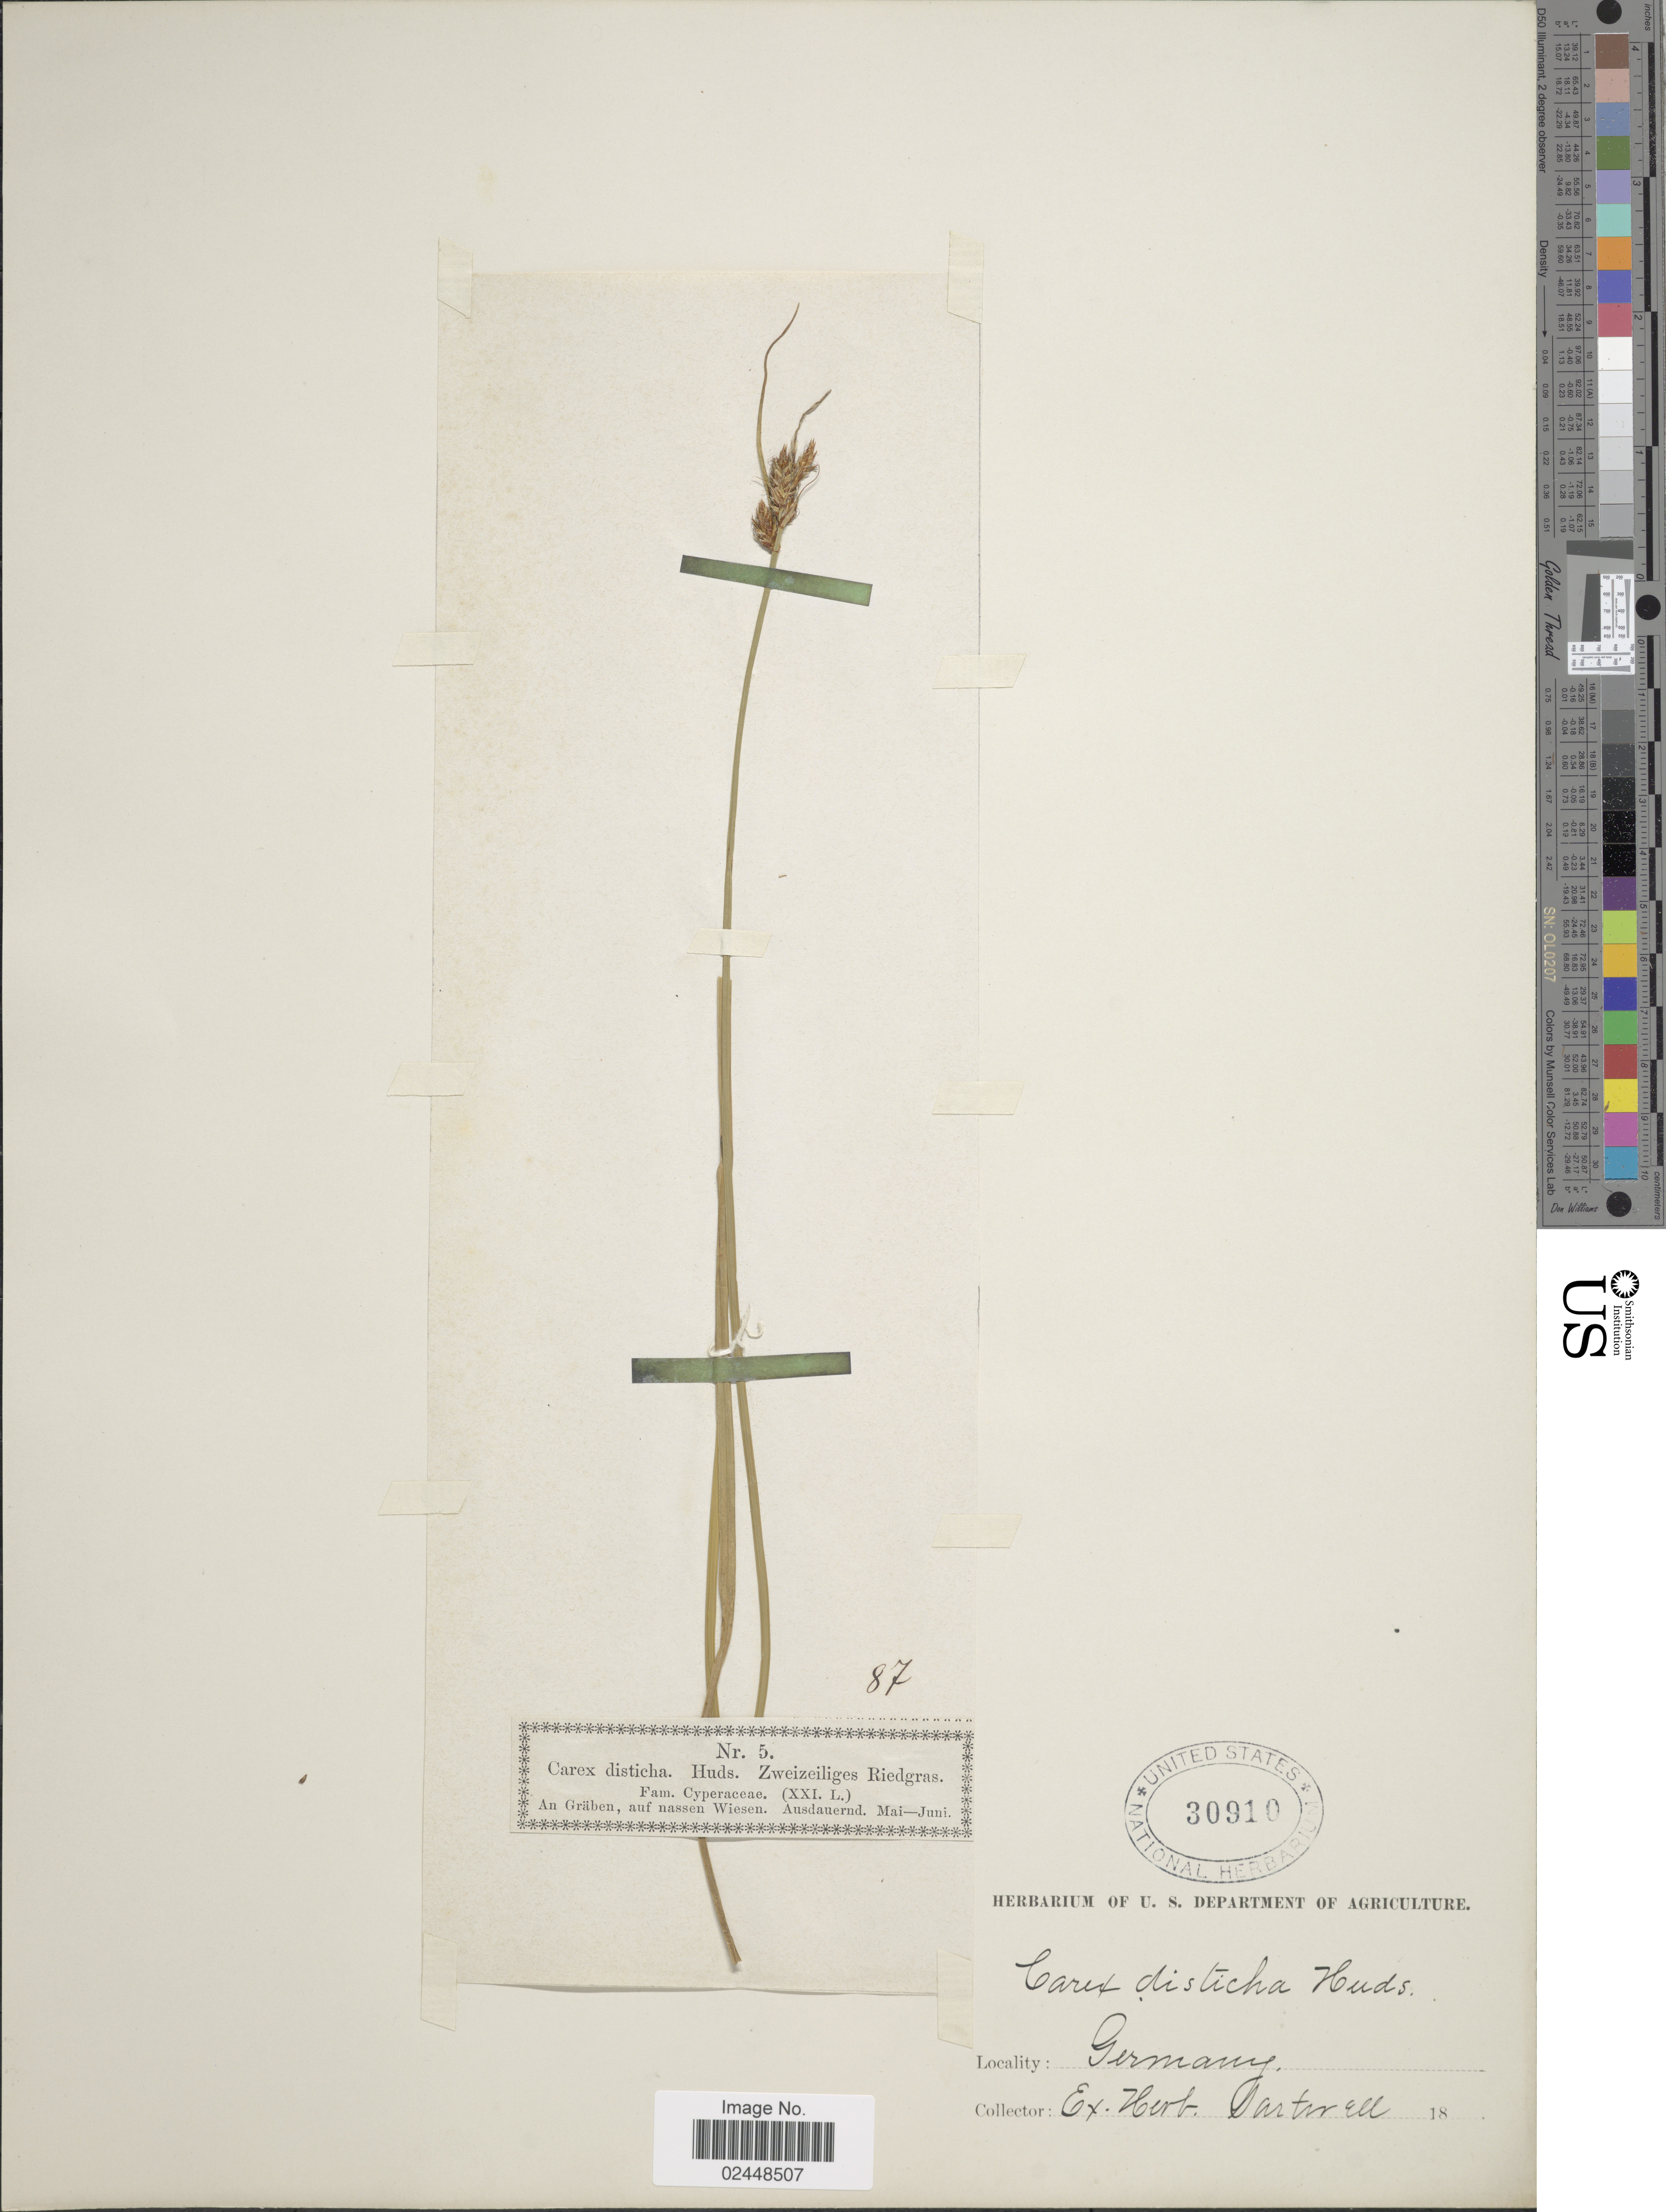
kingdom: Plantae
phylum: Tracheophyta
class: Liliopsida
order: Poales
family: Cyperaceae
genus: Carex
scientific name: Carex disticha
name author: Huds.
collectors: ex herb. Sartwell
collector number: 5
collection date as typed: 18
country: Germany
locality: An Graben, auf nassen Wiesen. Ausdauernd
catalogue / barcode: US 30910